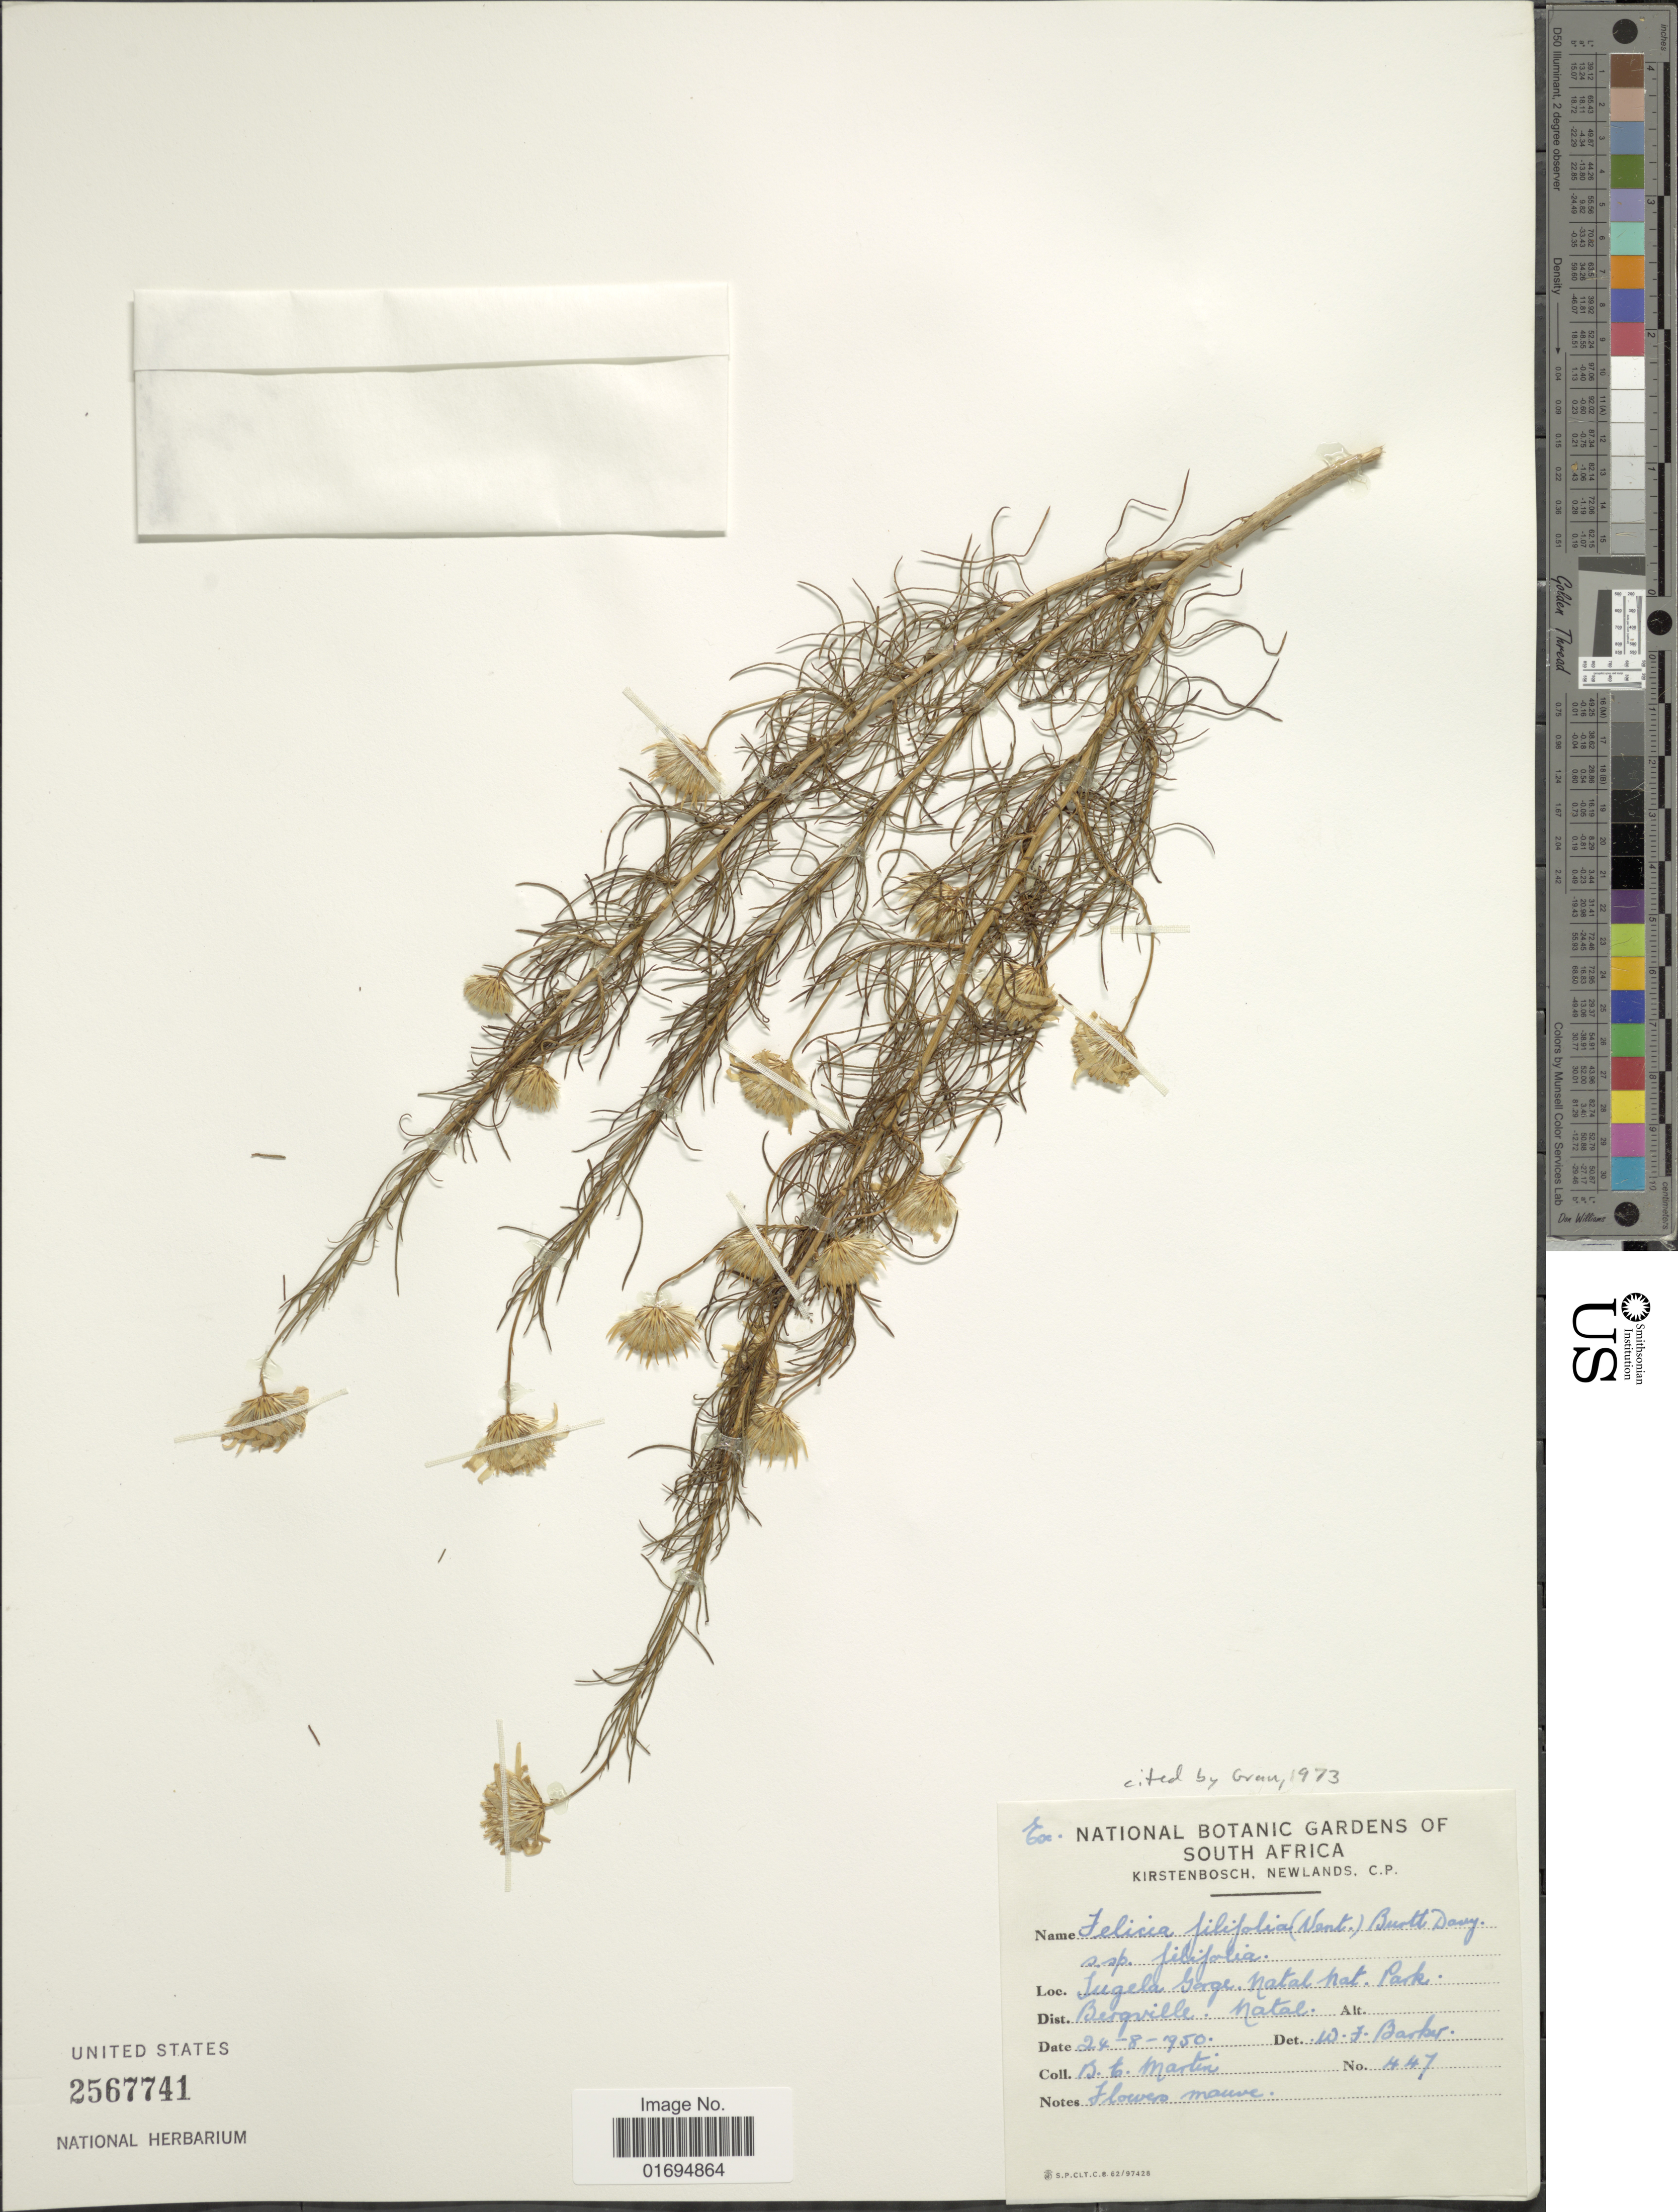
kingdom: Plantae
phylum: Tracheophyta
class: Magnoliopsida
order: Asterales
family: Asteraceae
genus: Felicia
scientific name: Felicia filifolia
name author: (Vent.) Burtt Davy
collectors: D. G. Martin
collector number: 447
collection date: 1920-08-24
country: South Africa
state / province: KwaZulu-Natal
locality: Tugela Gorge, Natal nat. Park, Bergville, Natal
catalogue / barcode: US 2567741